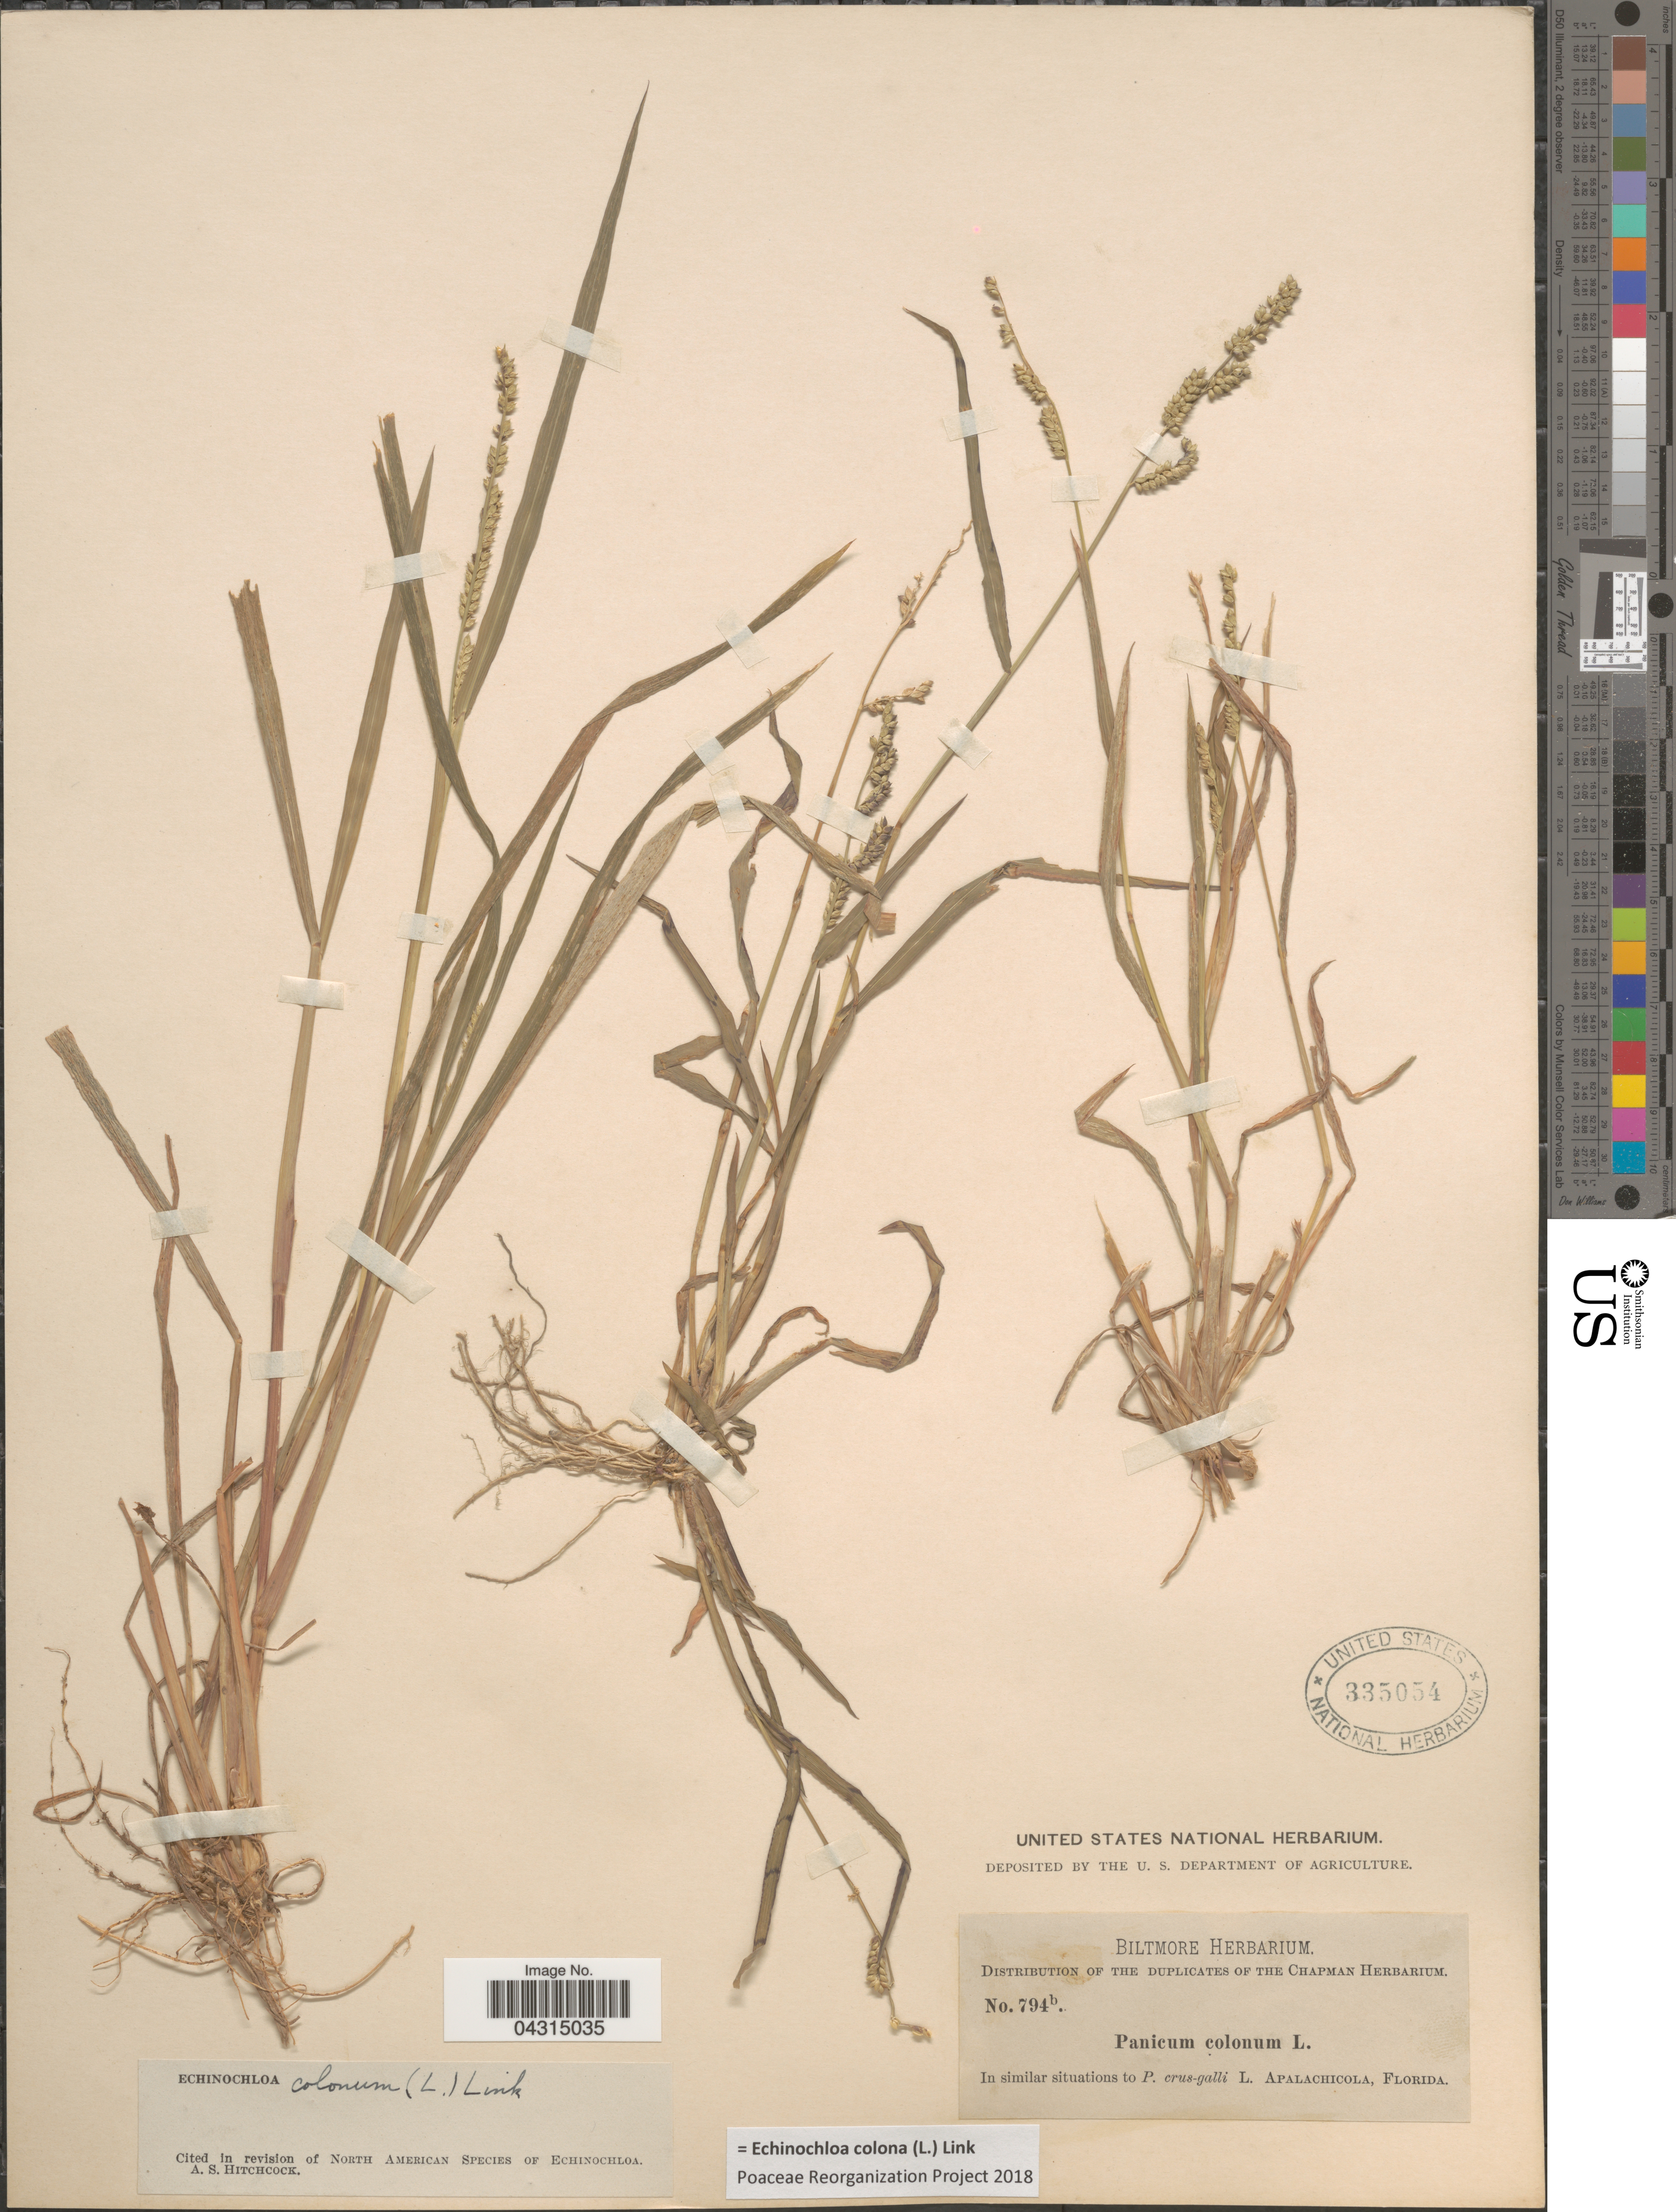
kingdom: Plantae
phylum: Tracheophyta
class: Liliopsida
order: Poales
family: Poaceae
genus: Echinochloa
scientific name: Echinochloa colona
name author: (L.) Link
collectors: ex herb. Biltmore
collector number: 794b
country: United States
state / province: Florida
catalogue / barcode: US 335054